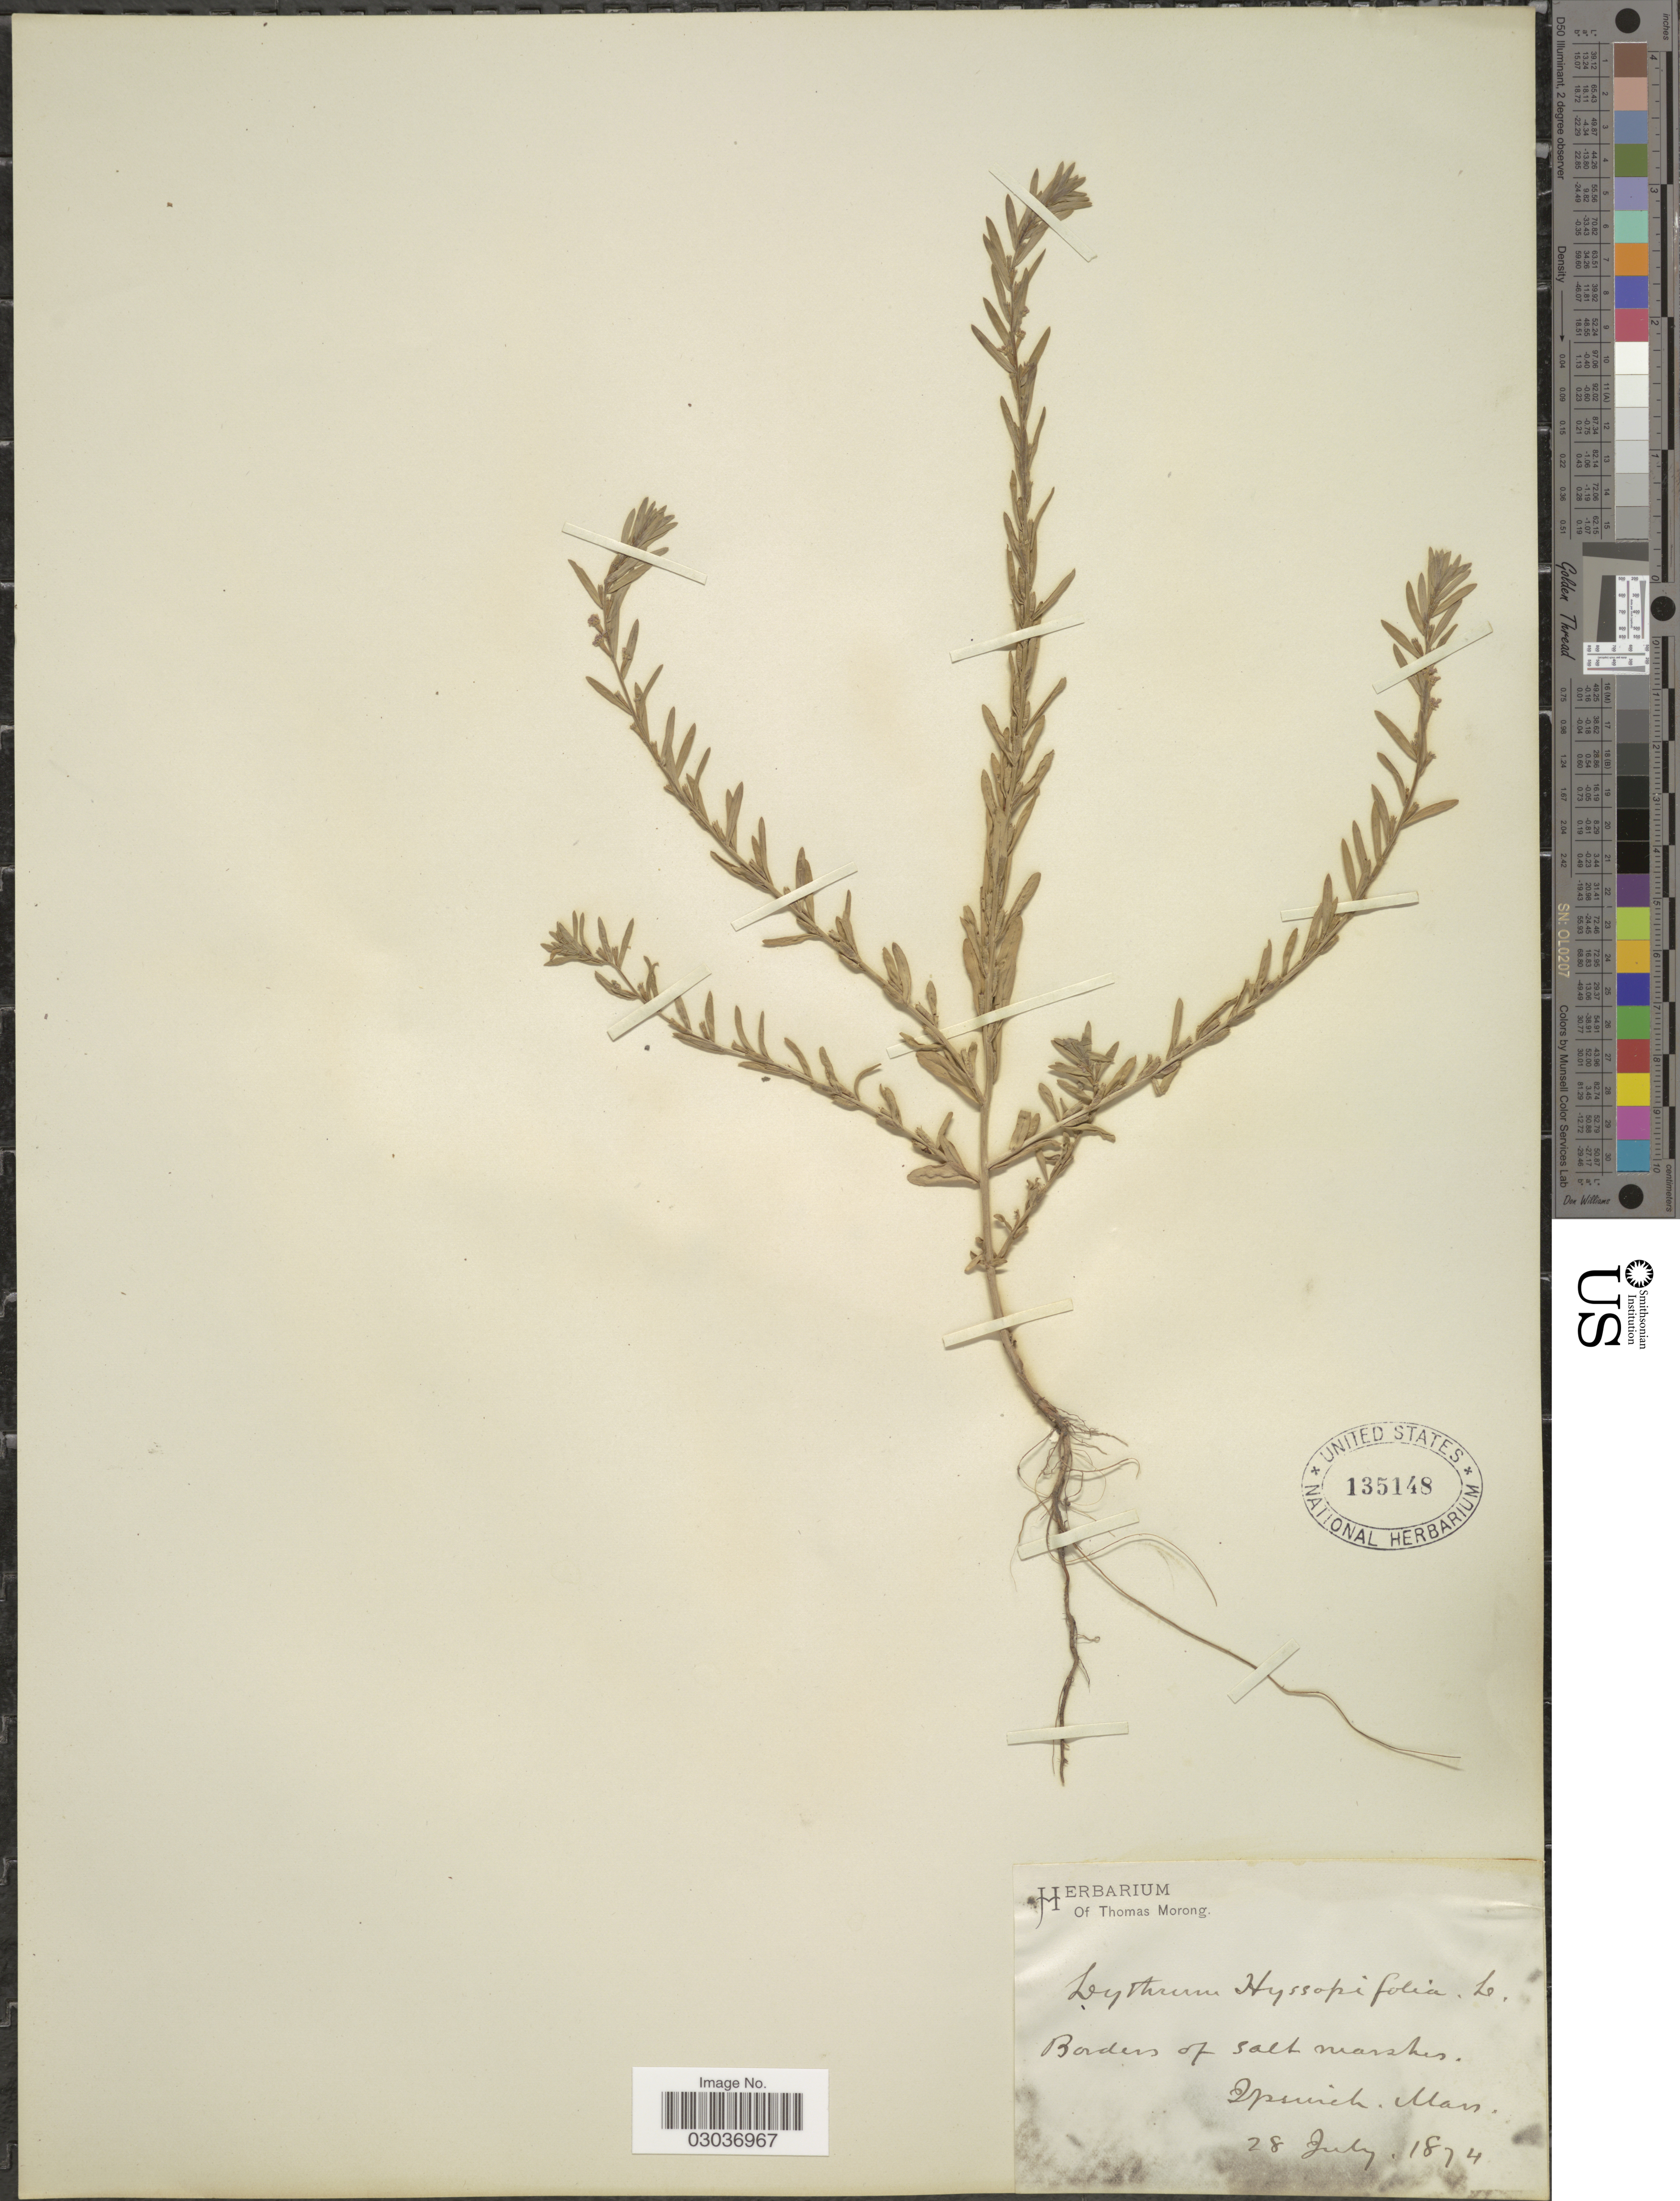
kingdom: Plantae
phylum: Tracheophyta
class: Magnoliopsida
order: Myrtales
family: Lythraceae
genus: Lythrum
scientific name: Lythrum hyssopifolia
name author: L.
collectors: ex herb. T. Morong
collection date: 1874-07-28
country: United States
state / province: Massachusetts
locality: Borders of salt marshes, Ipswich.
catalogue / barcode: US 135148